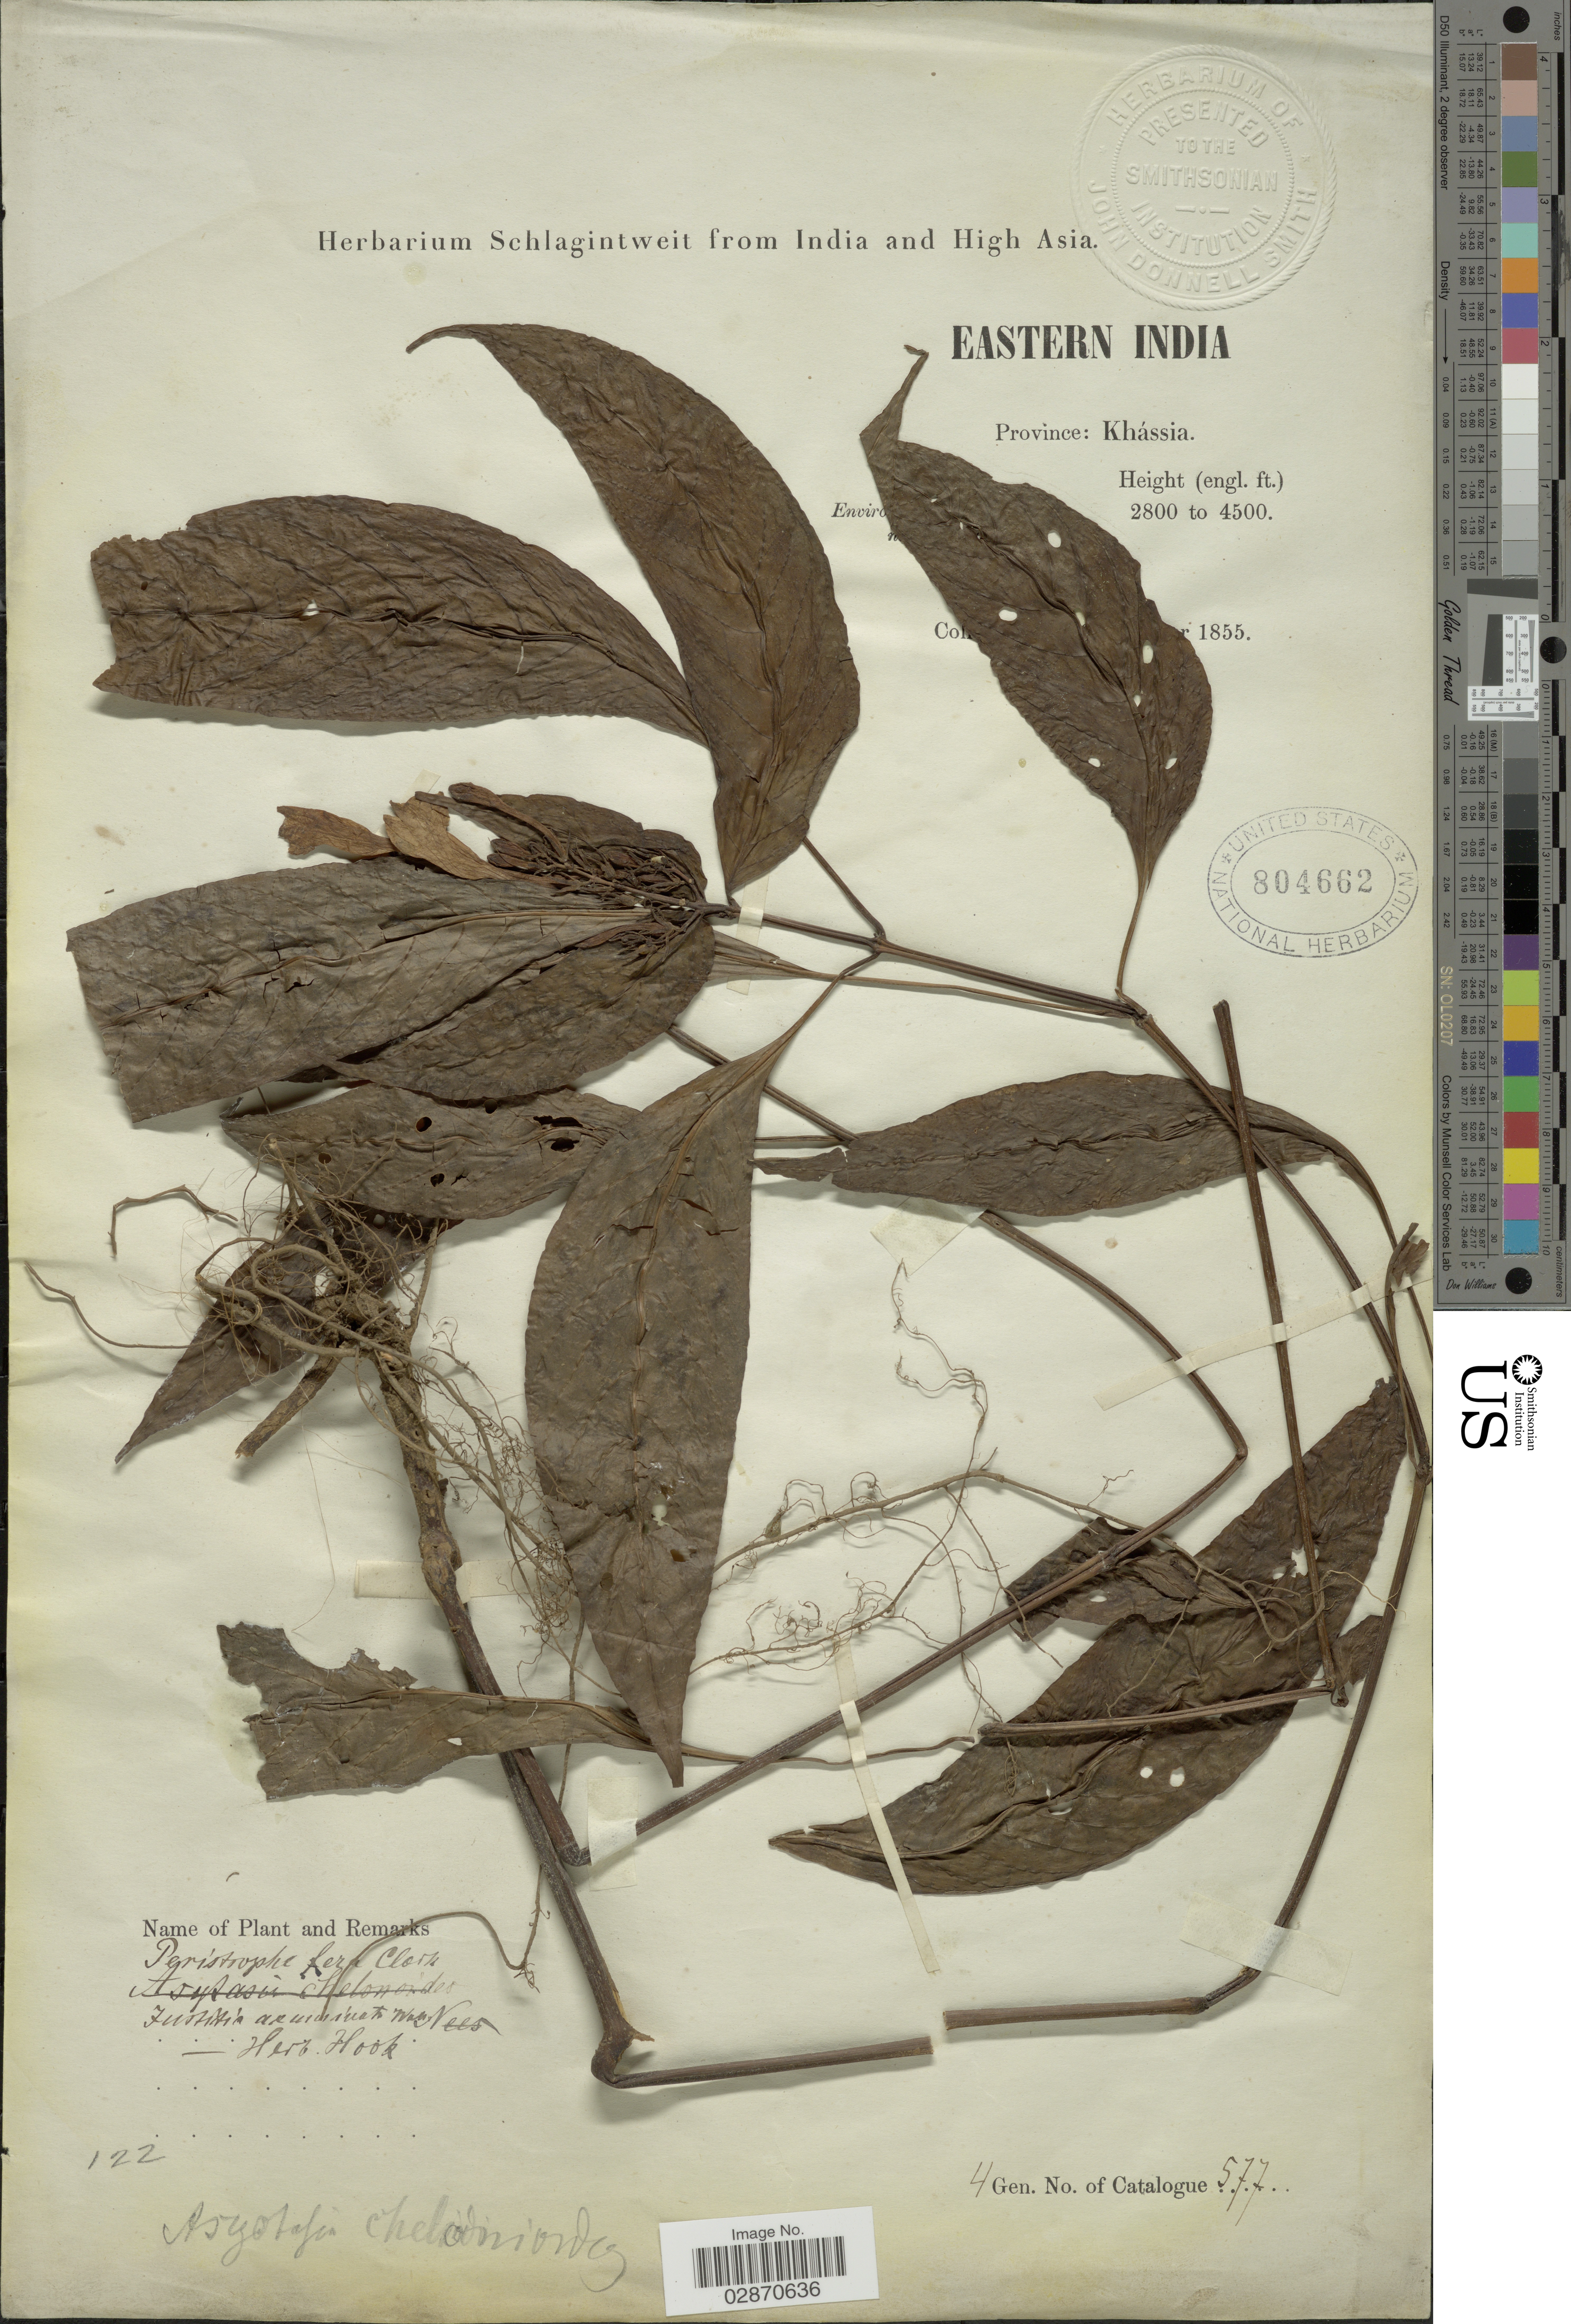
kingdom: Plantae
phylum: Tracheophyta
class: Magnoliopsida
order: Lamiales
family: Acanthaceae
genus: Peristrophe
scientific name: Peristrophe fera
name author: C.B. Clarke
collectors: ex herb. Schlagintweit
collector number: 577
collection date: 1855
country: India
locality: Eastern India. Province: Khássia.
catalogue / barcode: US 804662